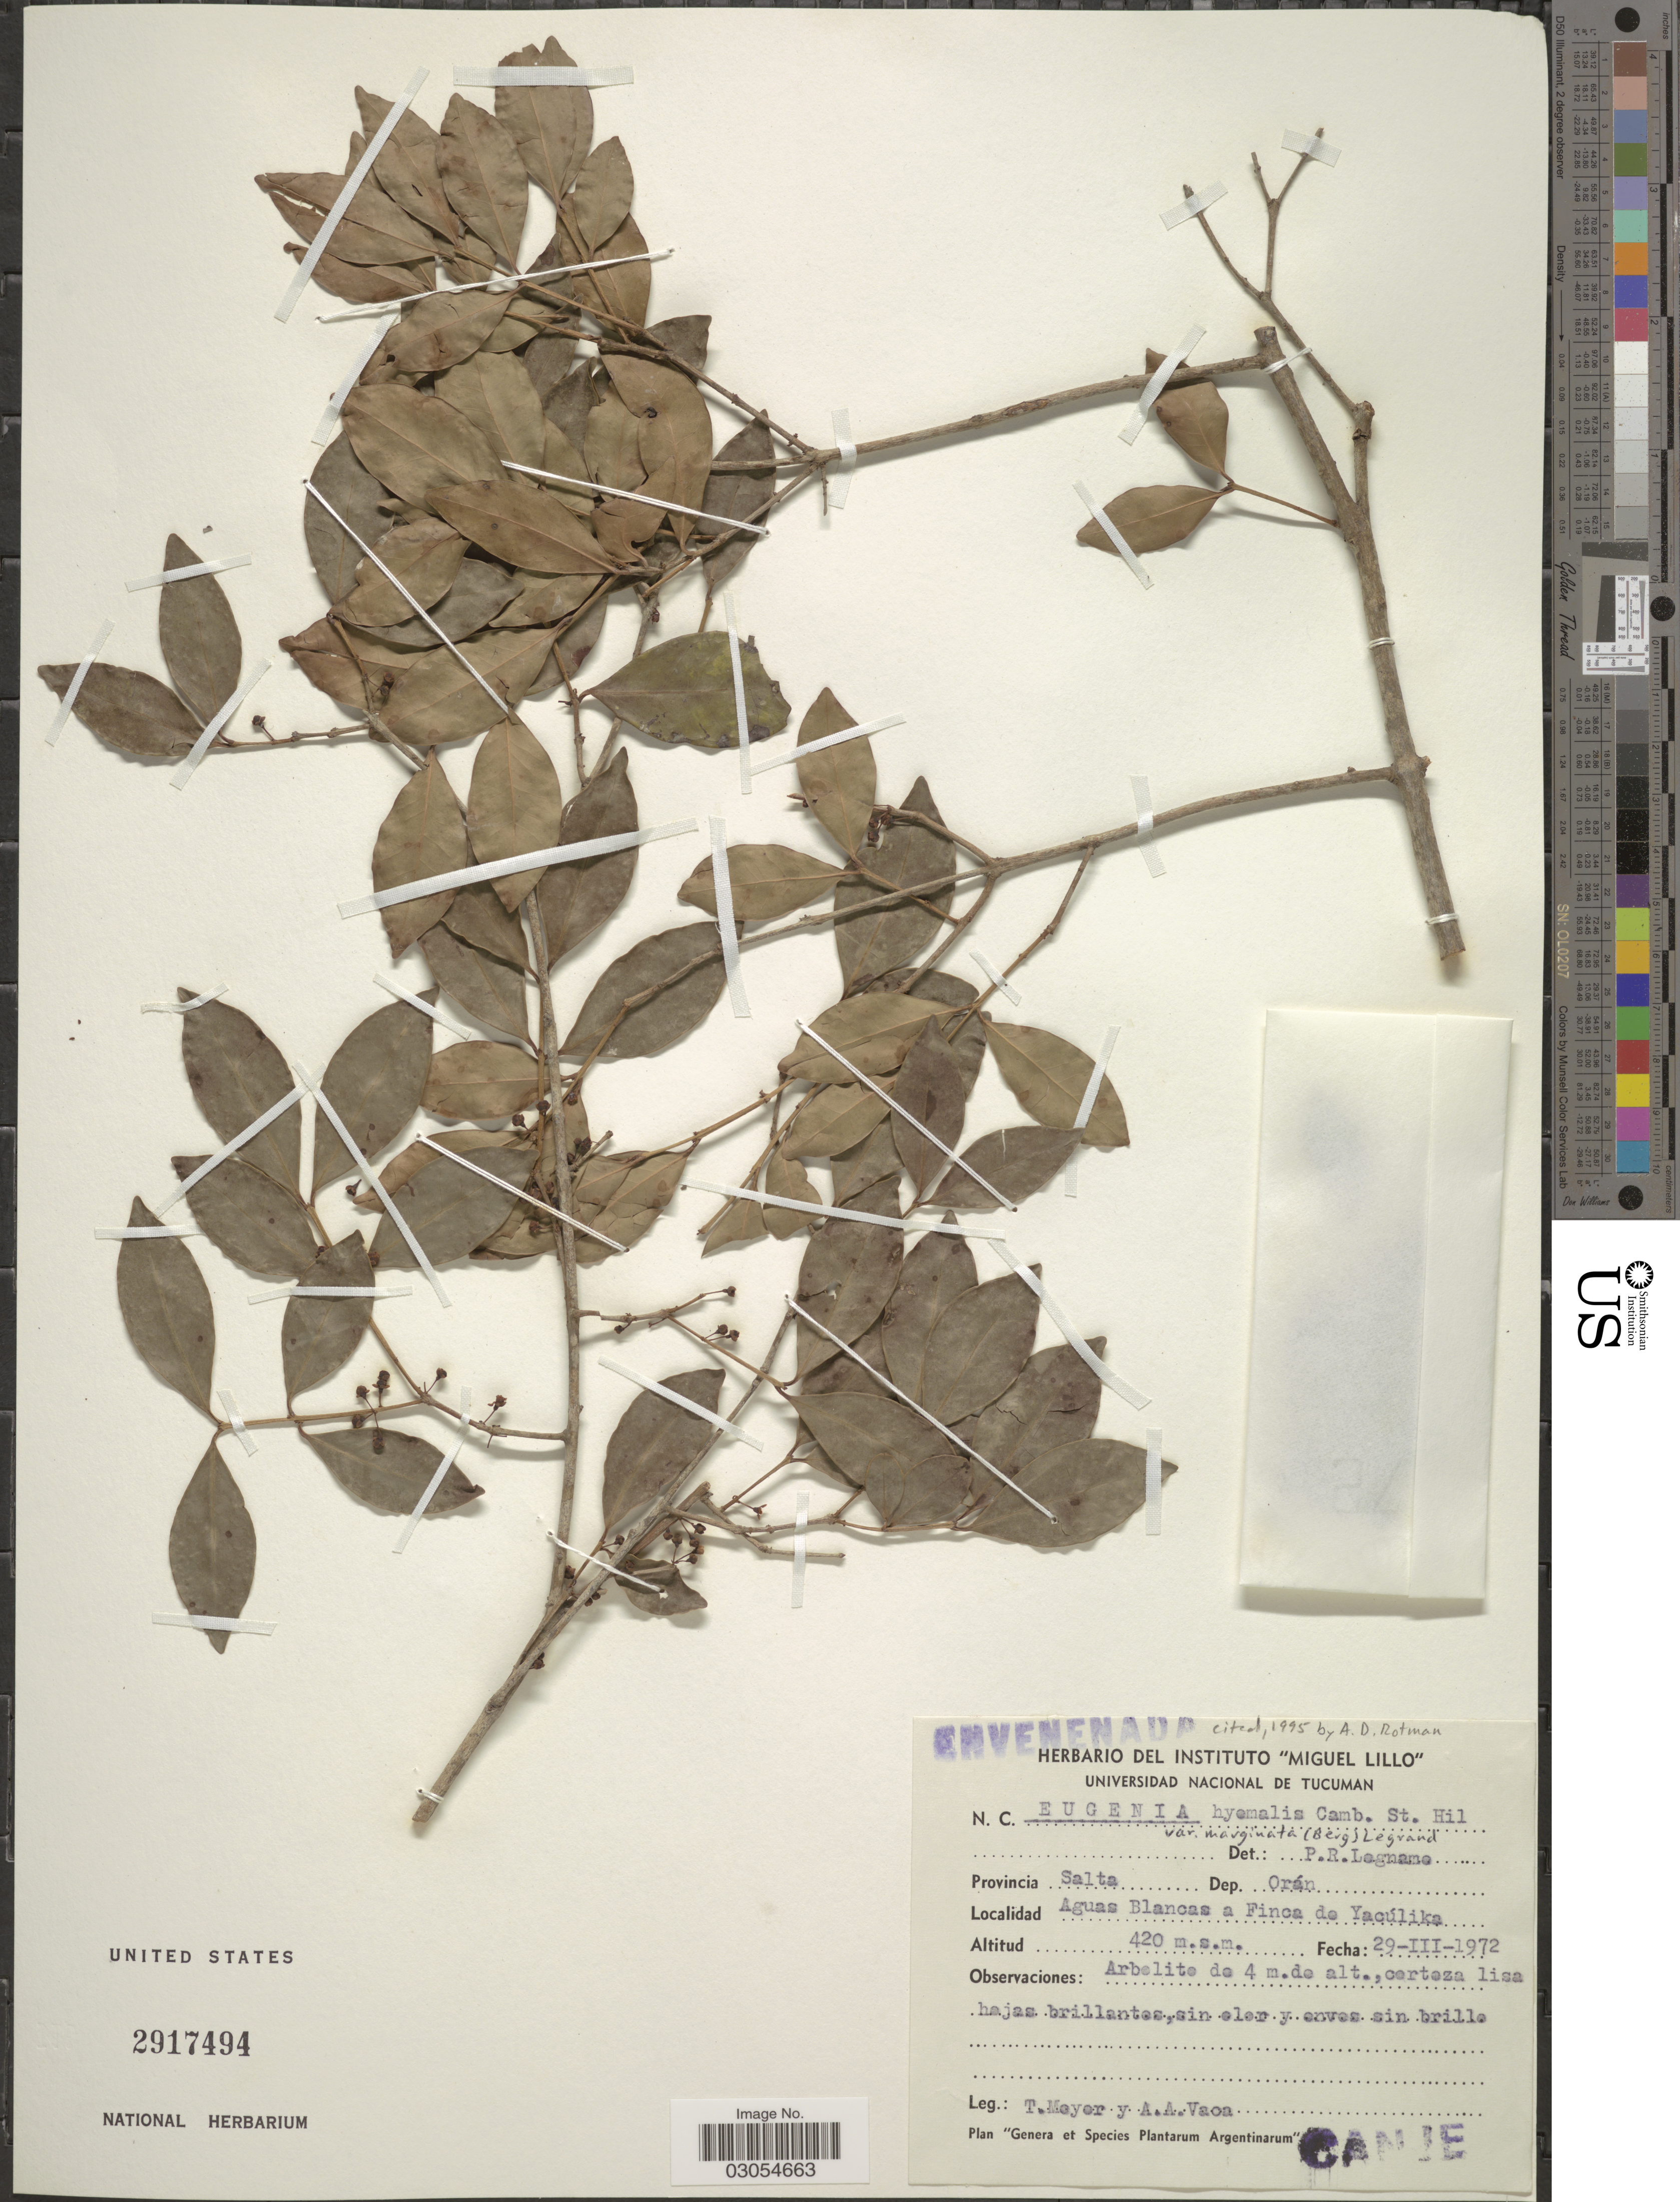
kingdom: Plantae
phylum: Tracheophyta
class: Magnoliopsida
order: Myrtales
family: Myrtaceae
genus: Eugenia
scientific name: Eugenia hiemalis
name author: Cambess.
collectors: T. Meyer & A. Vaca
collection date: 1972-03-29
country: Argentina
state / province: Salta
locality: Dep. Óran. Aguas Blancas a Finca do Yacúlika.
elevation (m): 420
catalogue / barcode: US 2917494